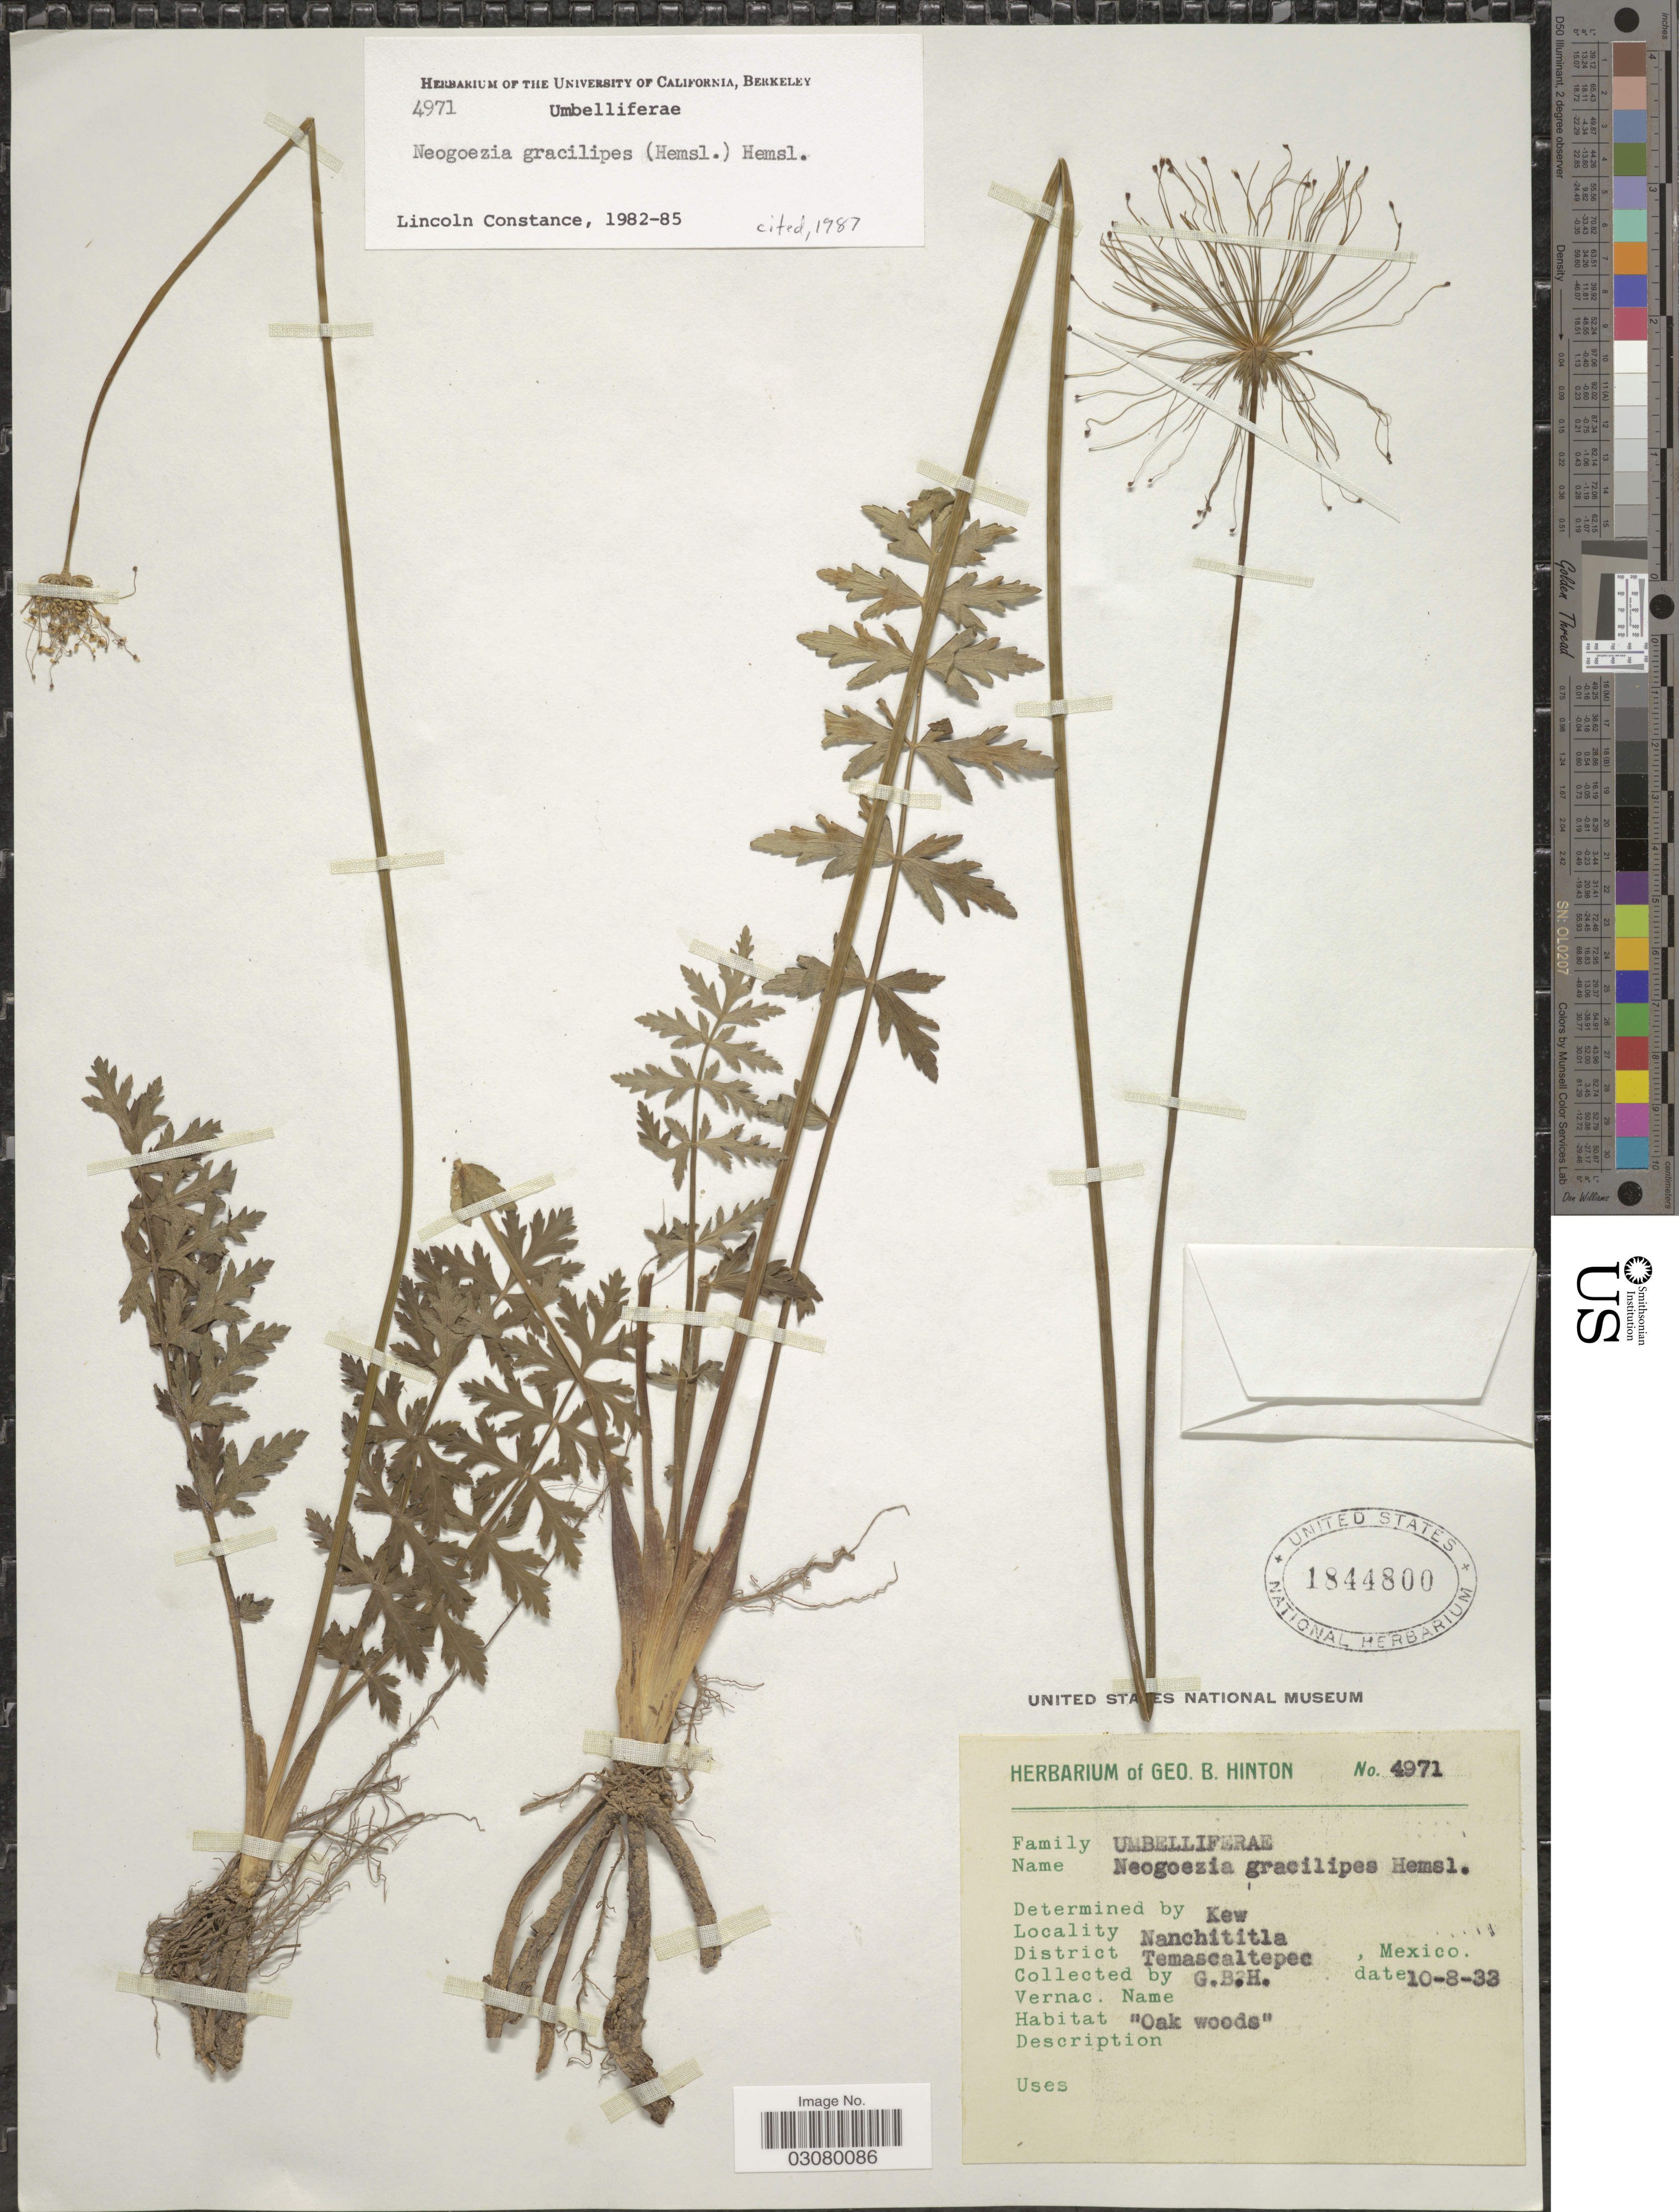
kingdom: Plantae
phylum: Tracheophyta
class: Magnoliopsida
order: Apiales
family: Apiaceae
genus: Neogoezia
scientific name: Neogoezia gracilipes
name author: (Hemsl.) Hemsl.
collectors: G. B. Hinton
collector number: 4971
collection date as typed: Transcribed d/m/y: 10/8/33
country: Mexico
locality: Nanchititla. District Temascaltepec.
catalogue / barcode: US 1844800